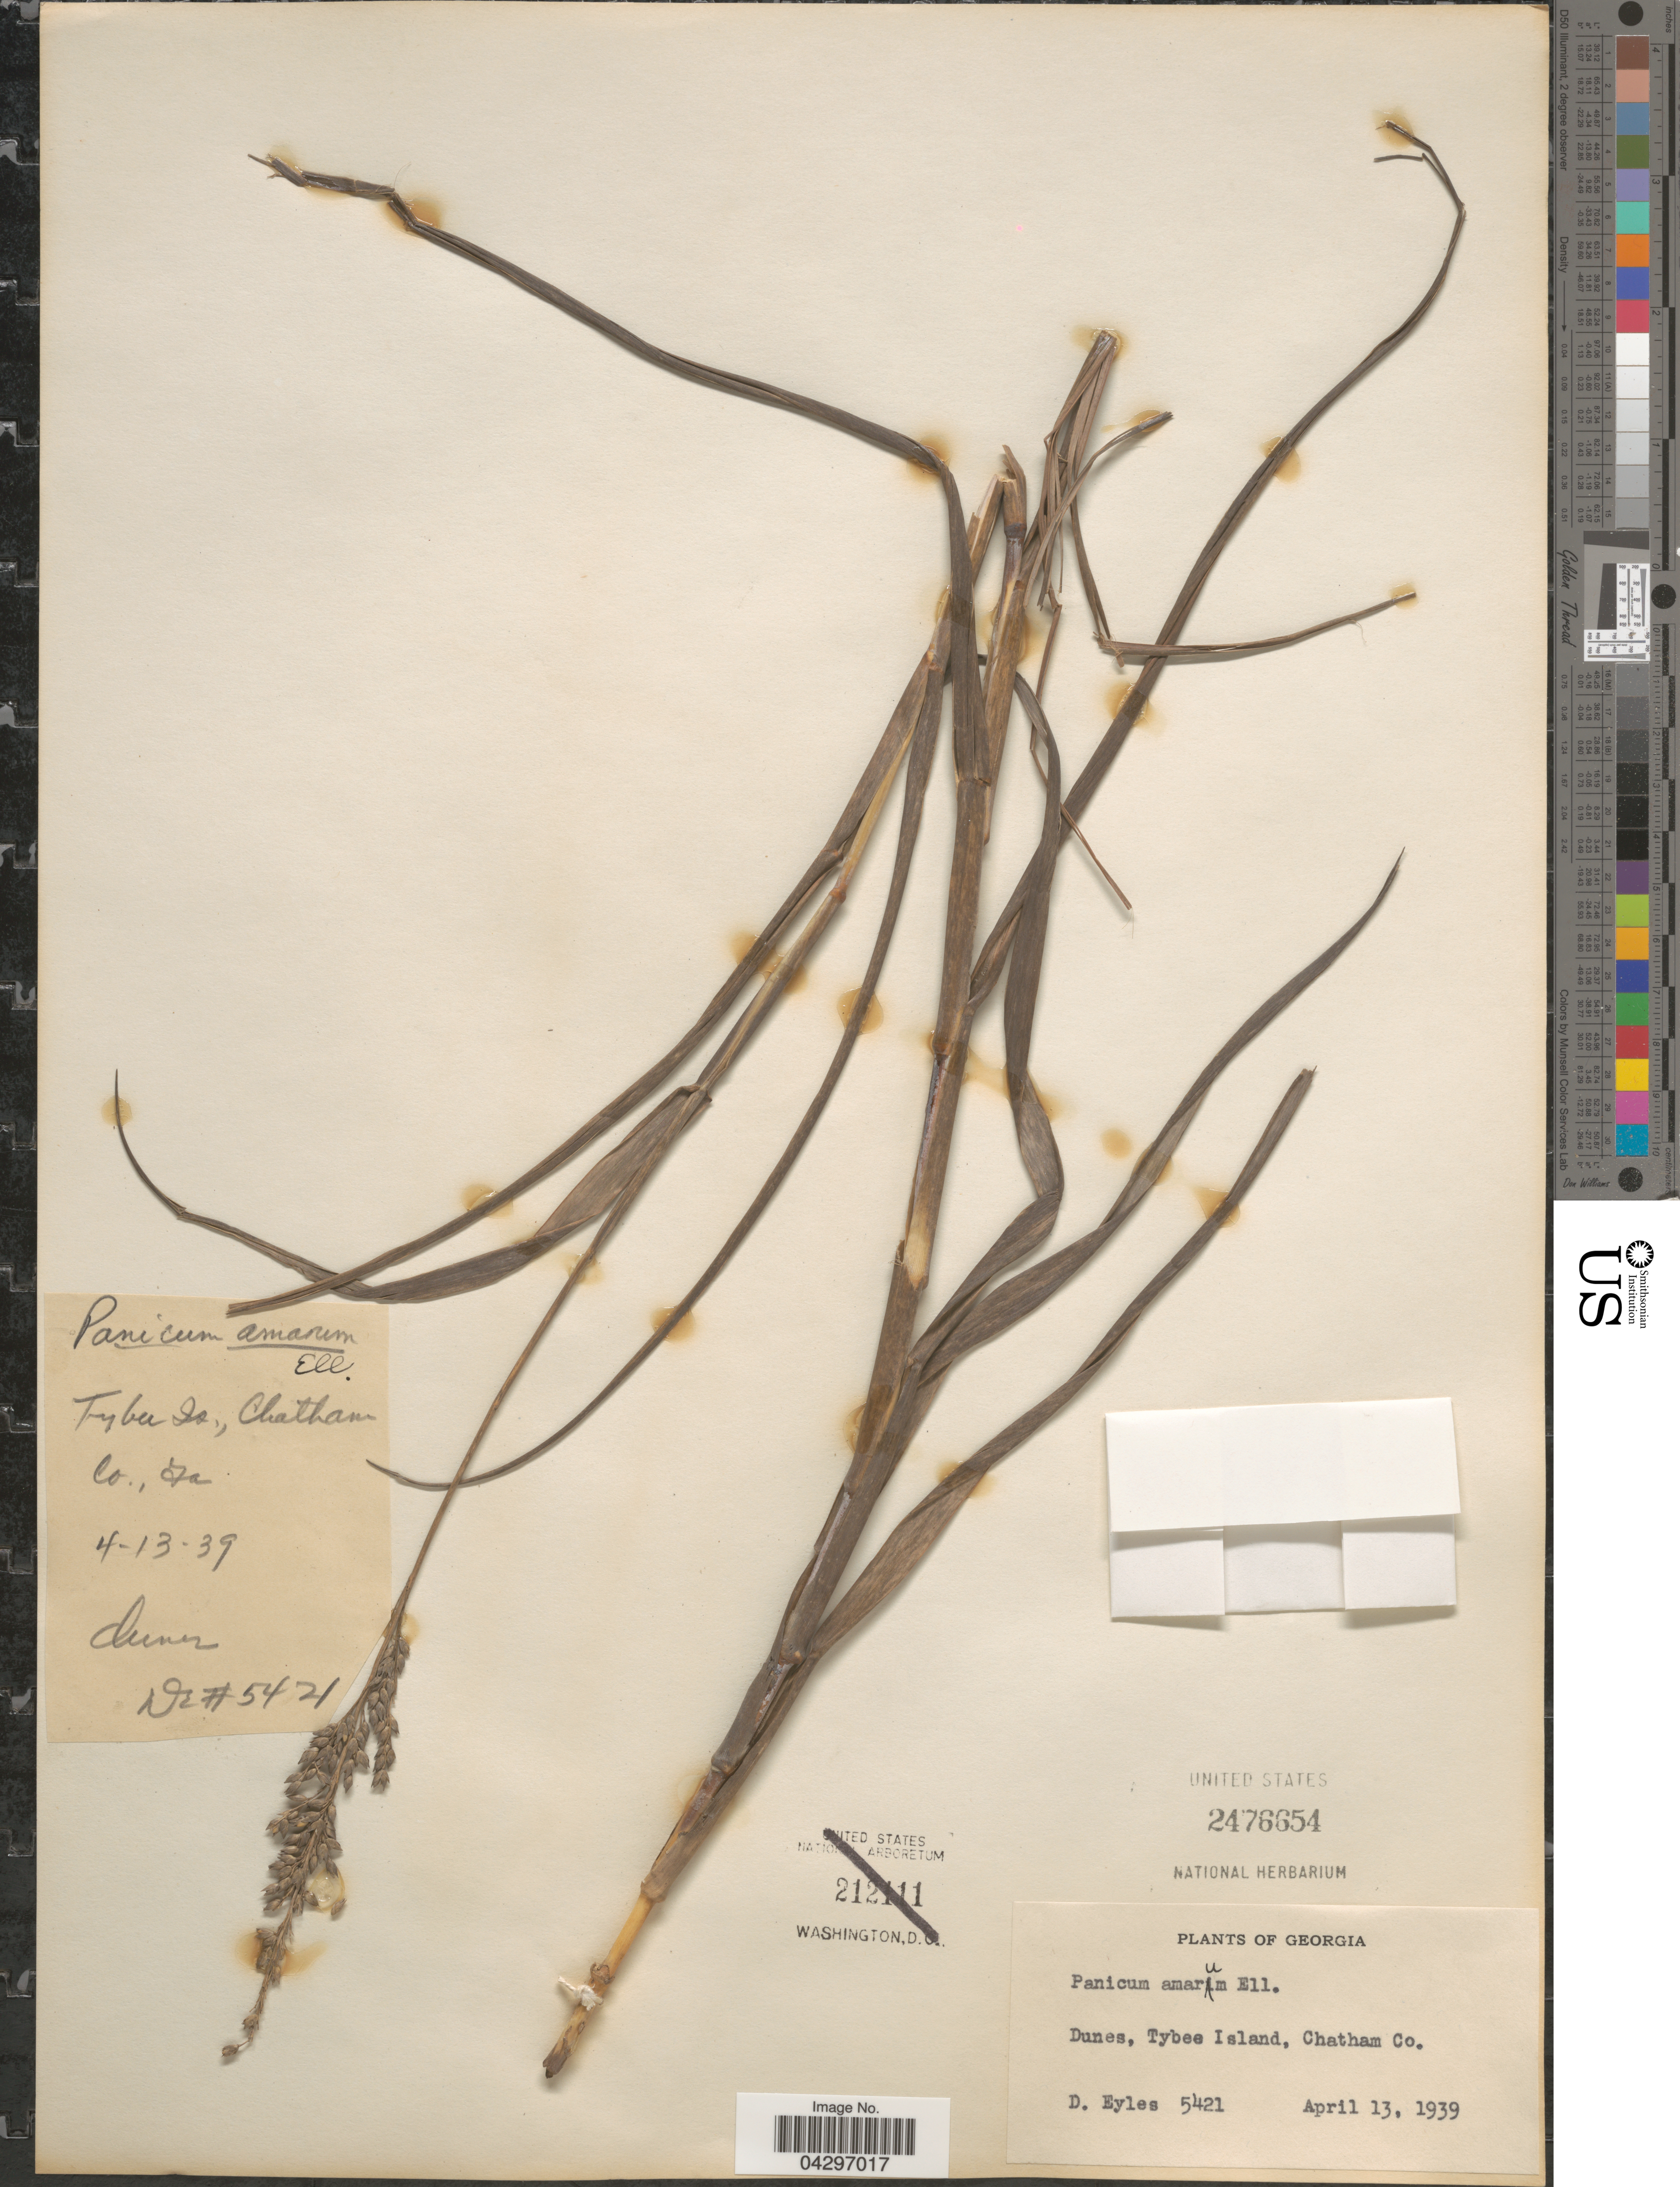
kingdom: Plantae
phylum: Tracheophyta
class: Liliopsida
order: Poales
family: Poaceae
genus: Panicum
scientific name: Panicum amarum var. amarulum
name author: (Hitchc. & Chase) Freckmann & Lelong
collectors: D. Eyles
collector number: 5421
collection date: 1939-04-13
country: United States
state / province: Georgia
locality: Tybee Island, Chatham Co.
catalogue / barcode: US 2476654